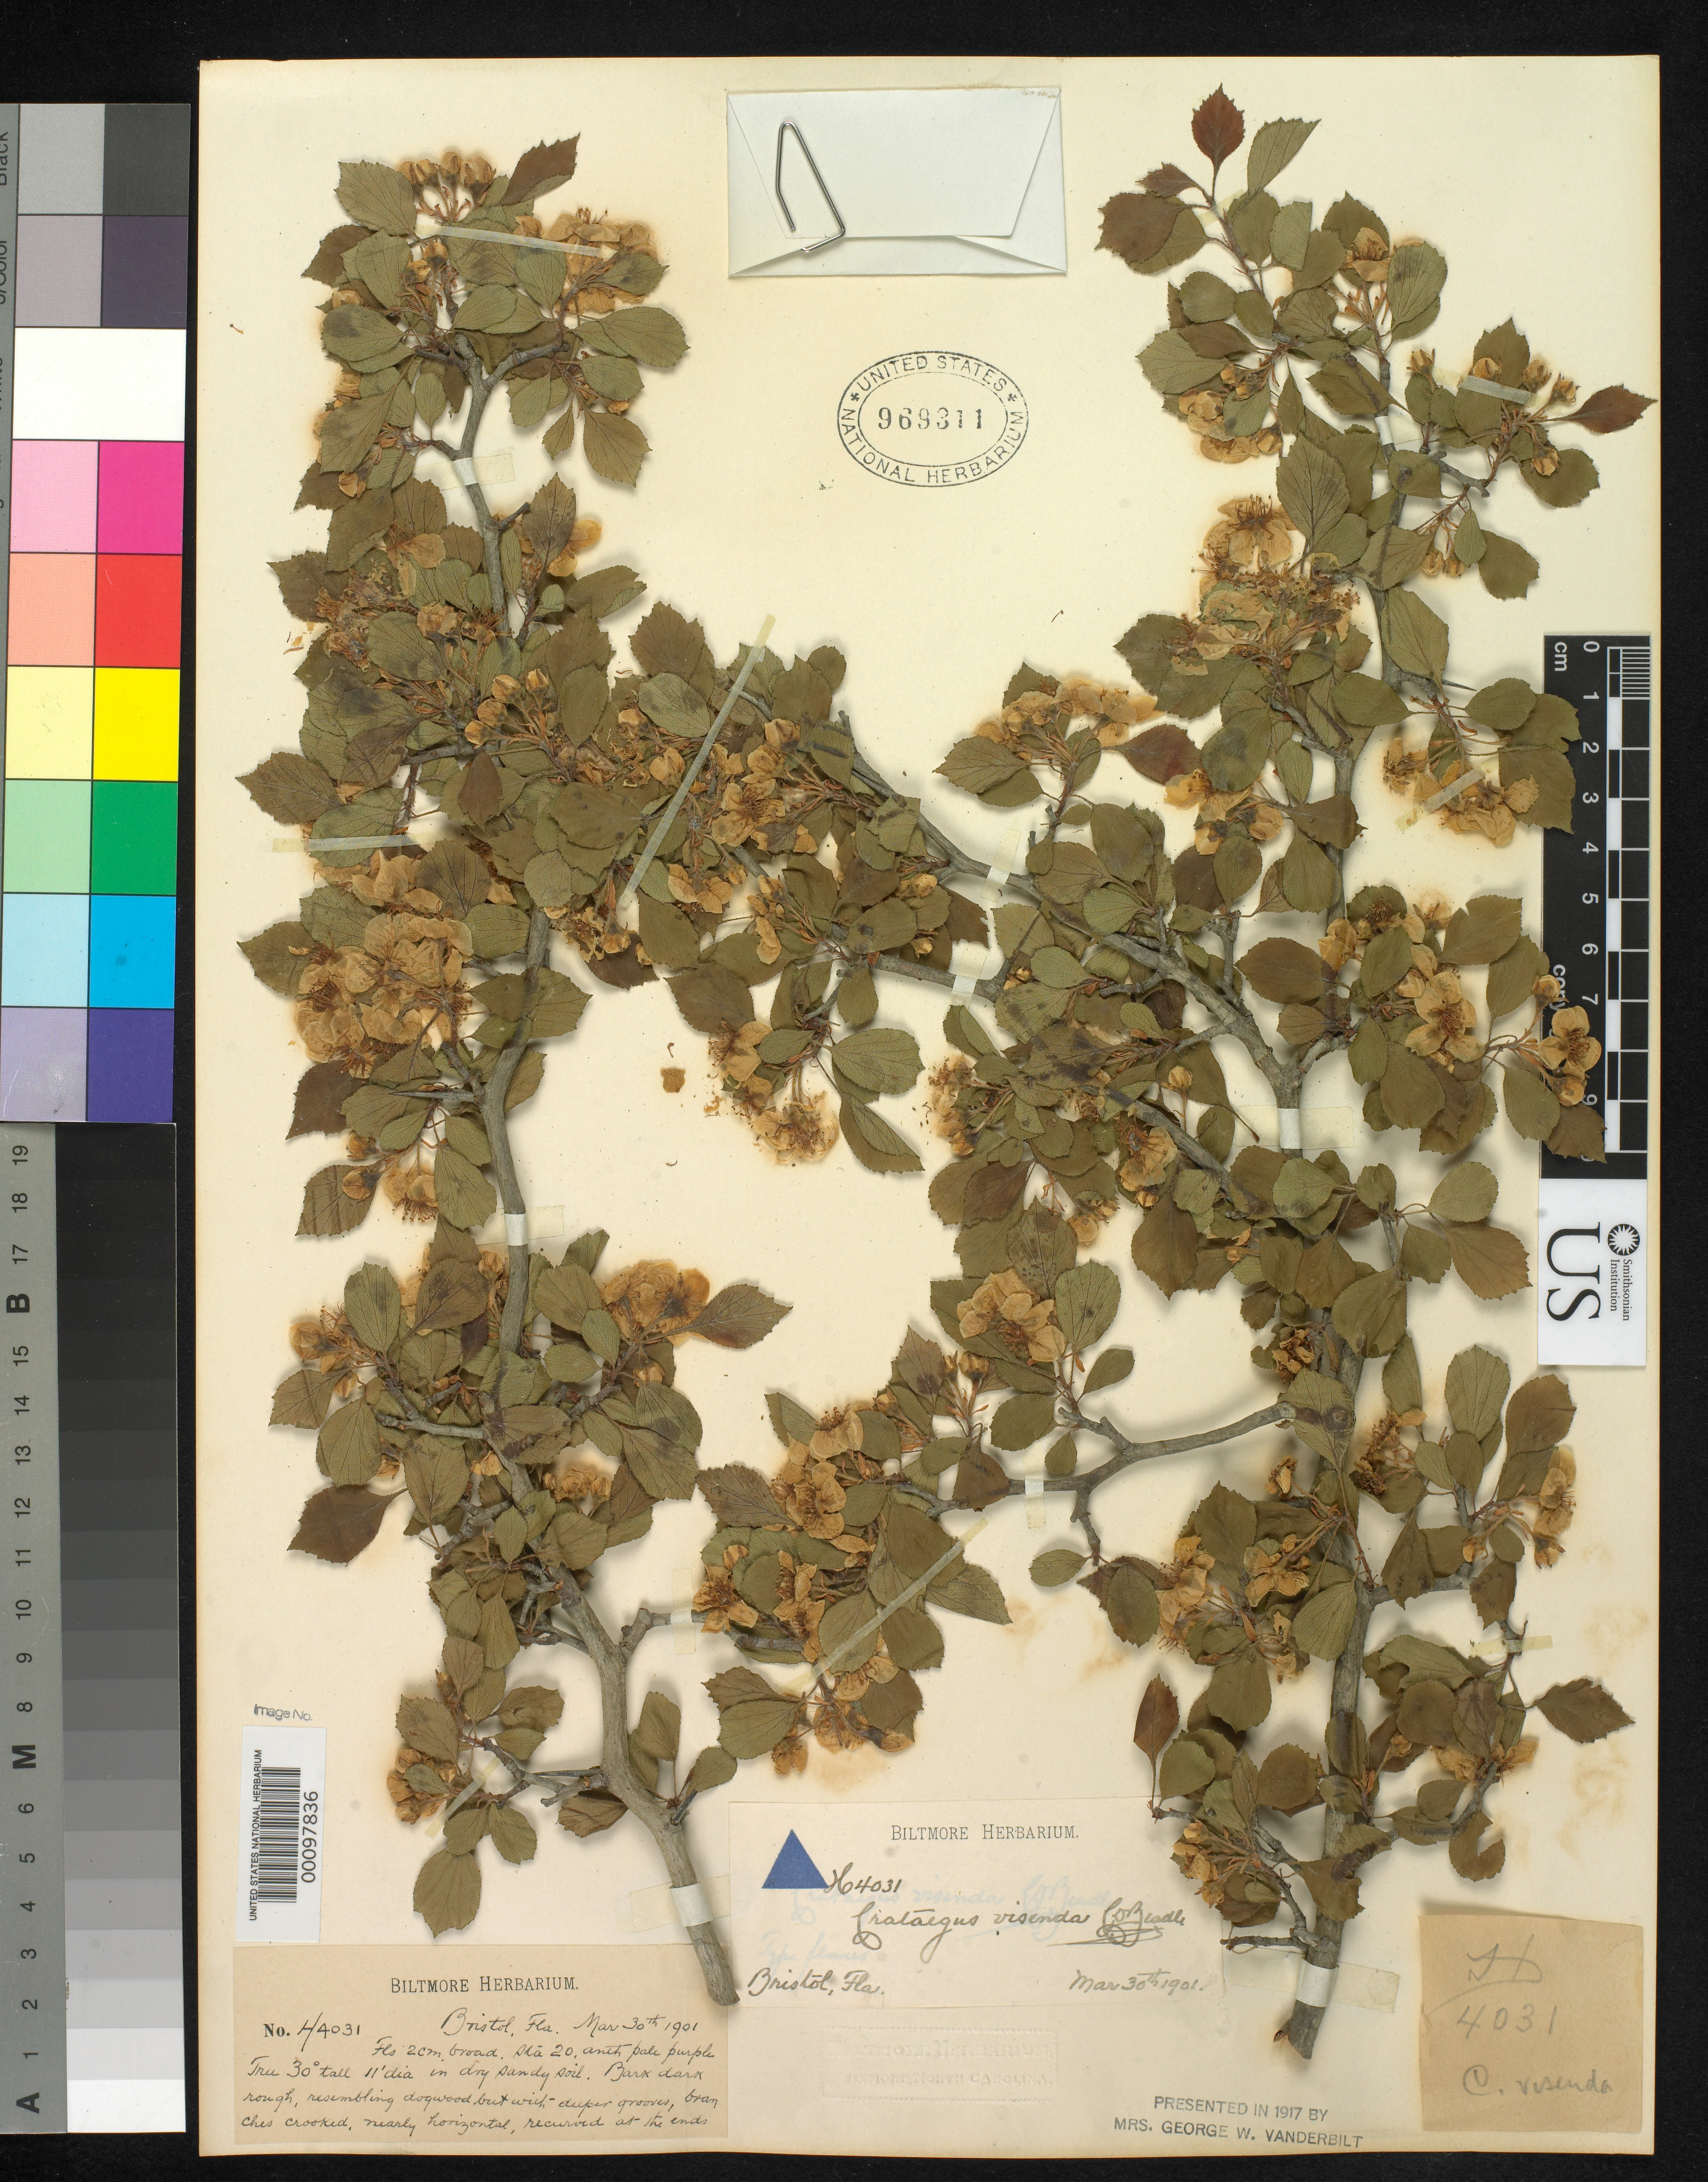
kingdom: Plantae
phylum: Tracheophyta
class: Magnoliopsida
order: Rosales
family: Rosaceae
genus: Crataegus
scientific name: Crataegus visenda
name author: Beadle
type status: Syntype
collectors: ex herb. Biltmore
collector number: H 4031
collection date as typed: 20 Mar 1901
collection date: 1901-03-20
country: United States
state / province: Florida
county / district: Liberty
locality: Bristol.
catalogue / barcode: US 969311